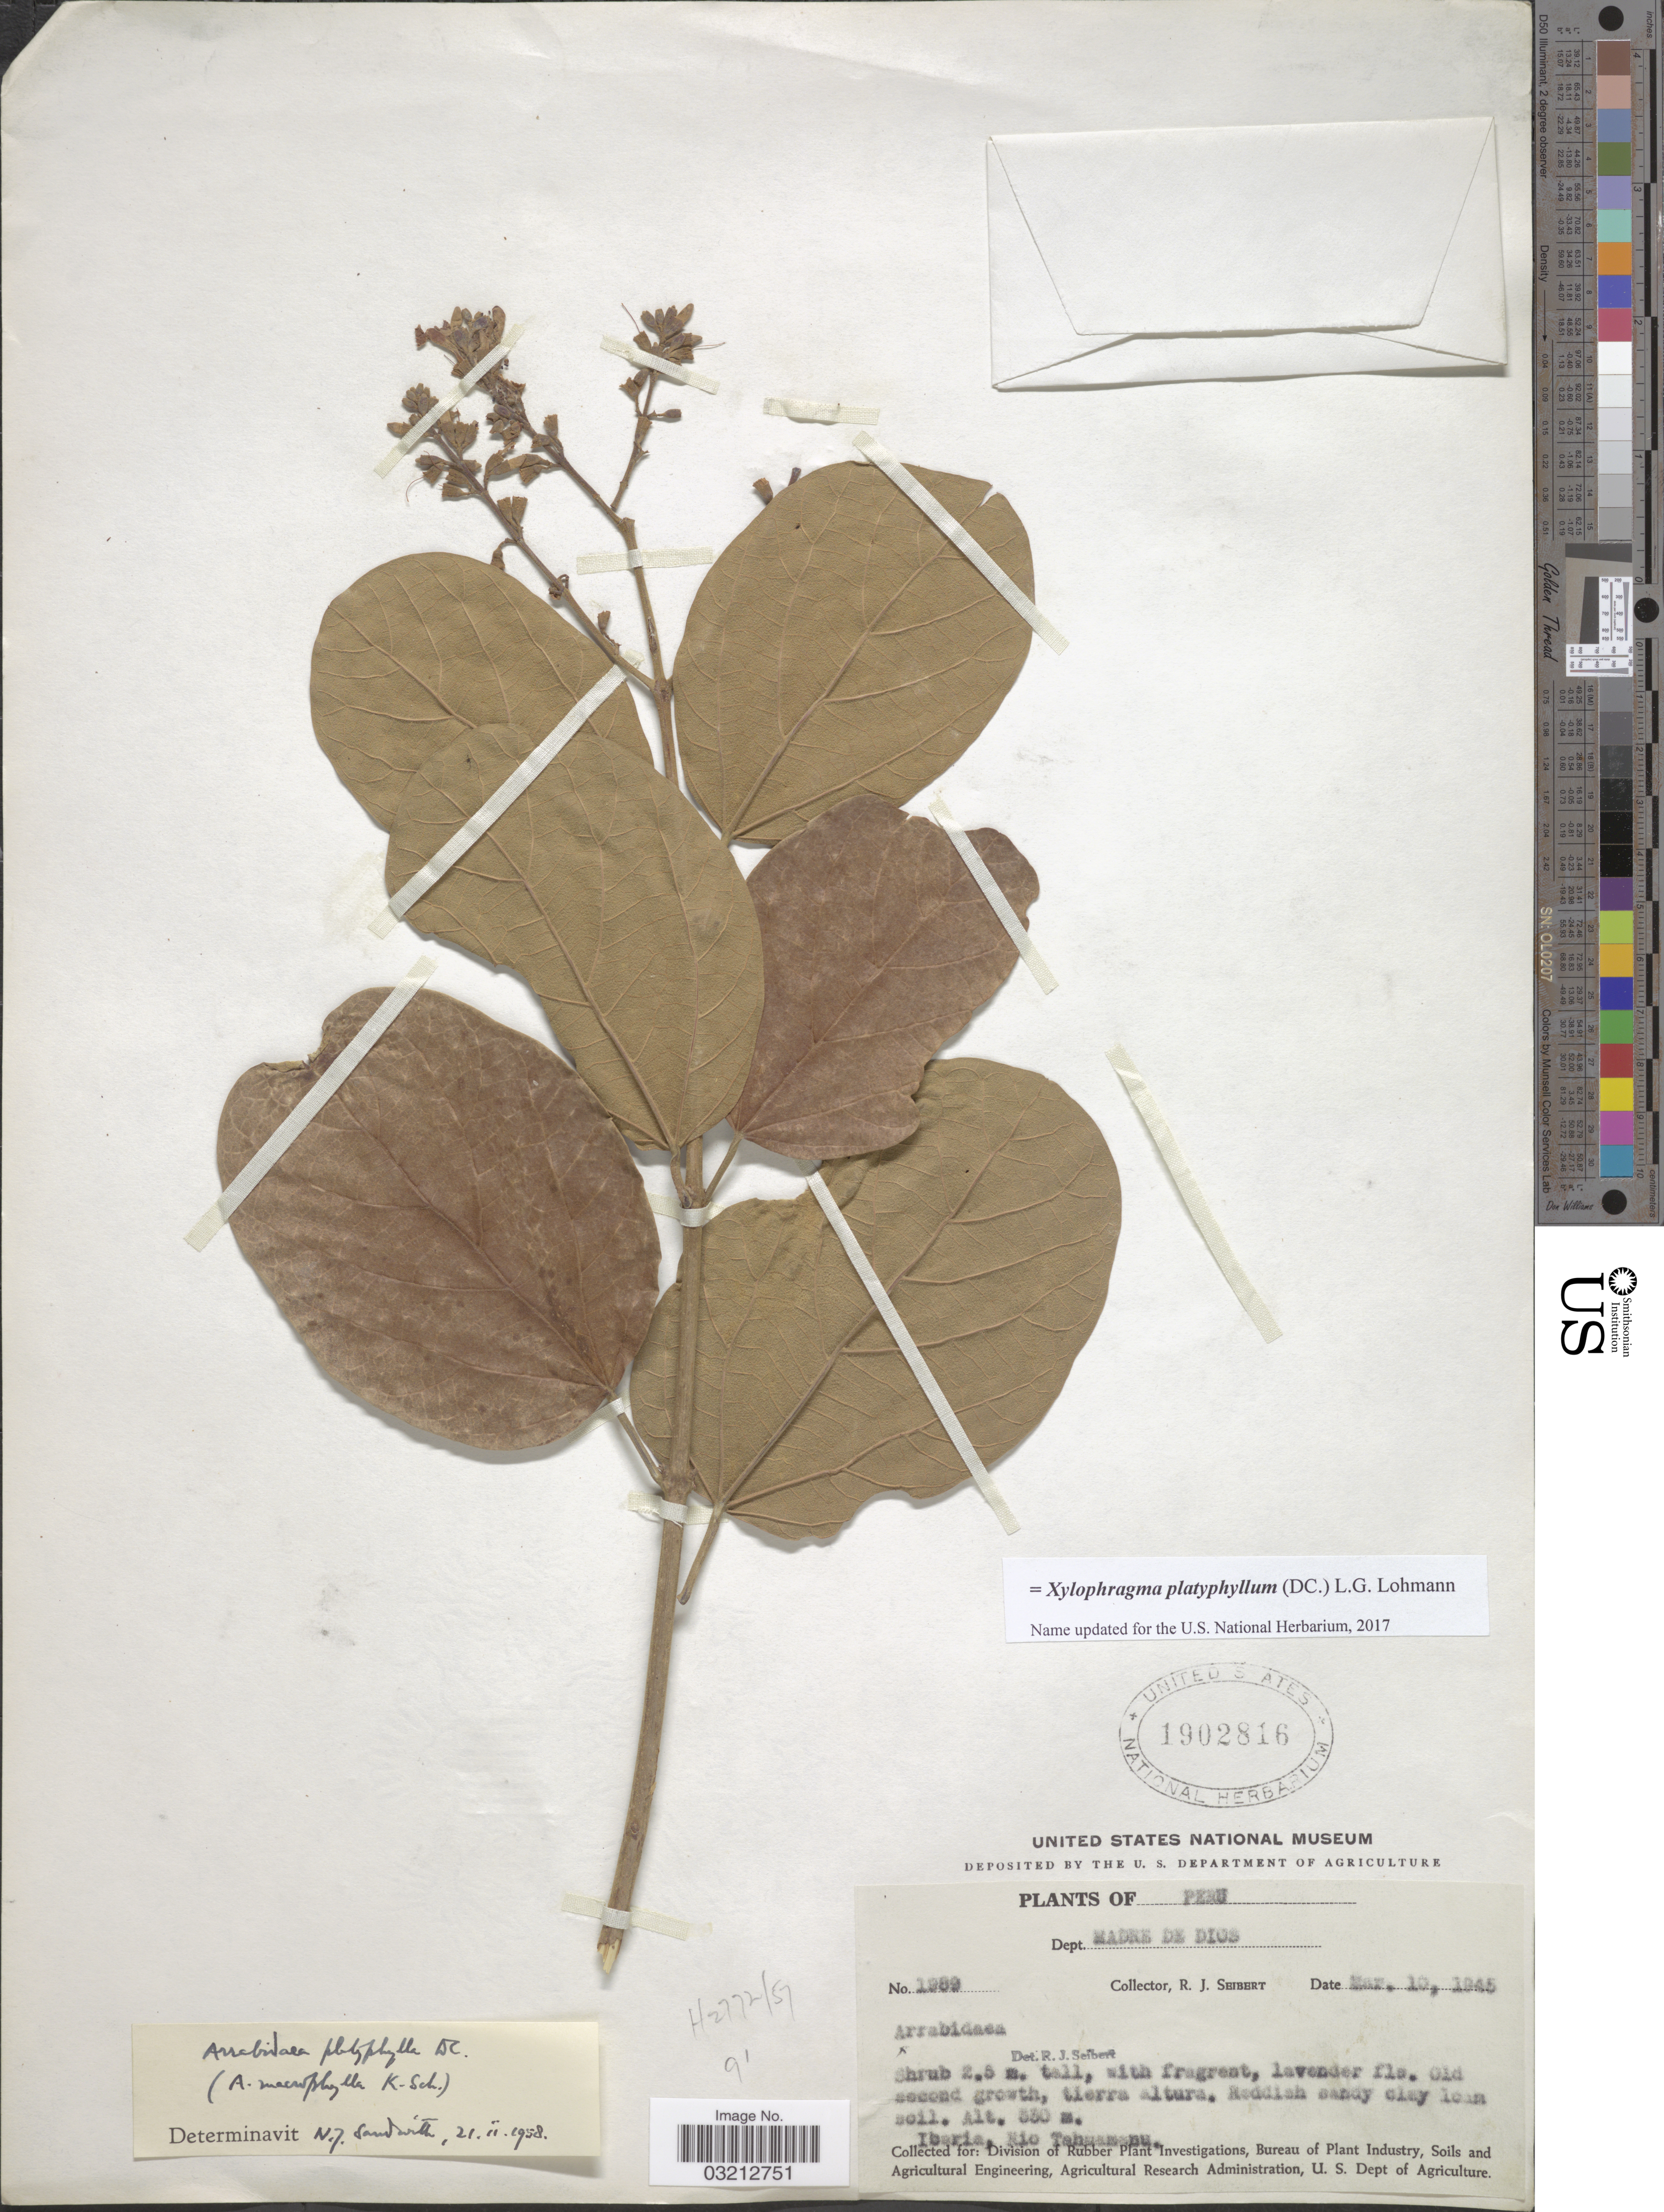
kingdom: Plantae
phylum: Tracheophyta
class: Magnoliopsida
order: Lamiales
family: Bignoniaceae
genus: Xylophragma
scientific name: Xylophragma platyphyllum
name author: (DC.) L.G. Lohmann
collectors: R. J. Seibert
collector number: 1989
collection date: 1945-03-10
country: Peru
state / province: Madre de Dios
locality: Dept. Madre de Dios. Ibaria, Rio Tahuamanu.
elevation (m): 330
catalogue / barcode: US 1902816